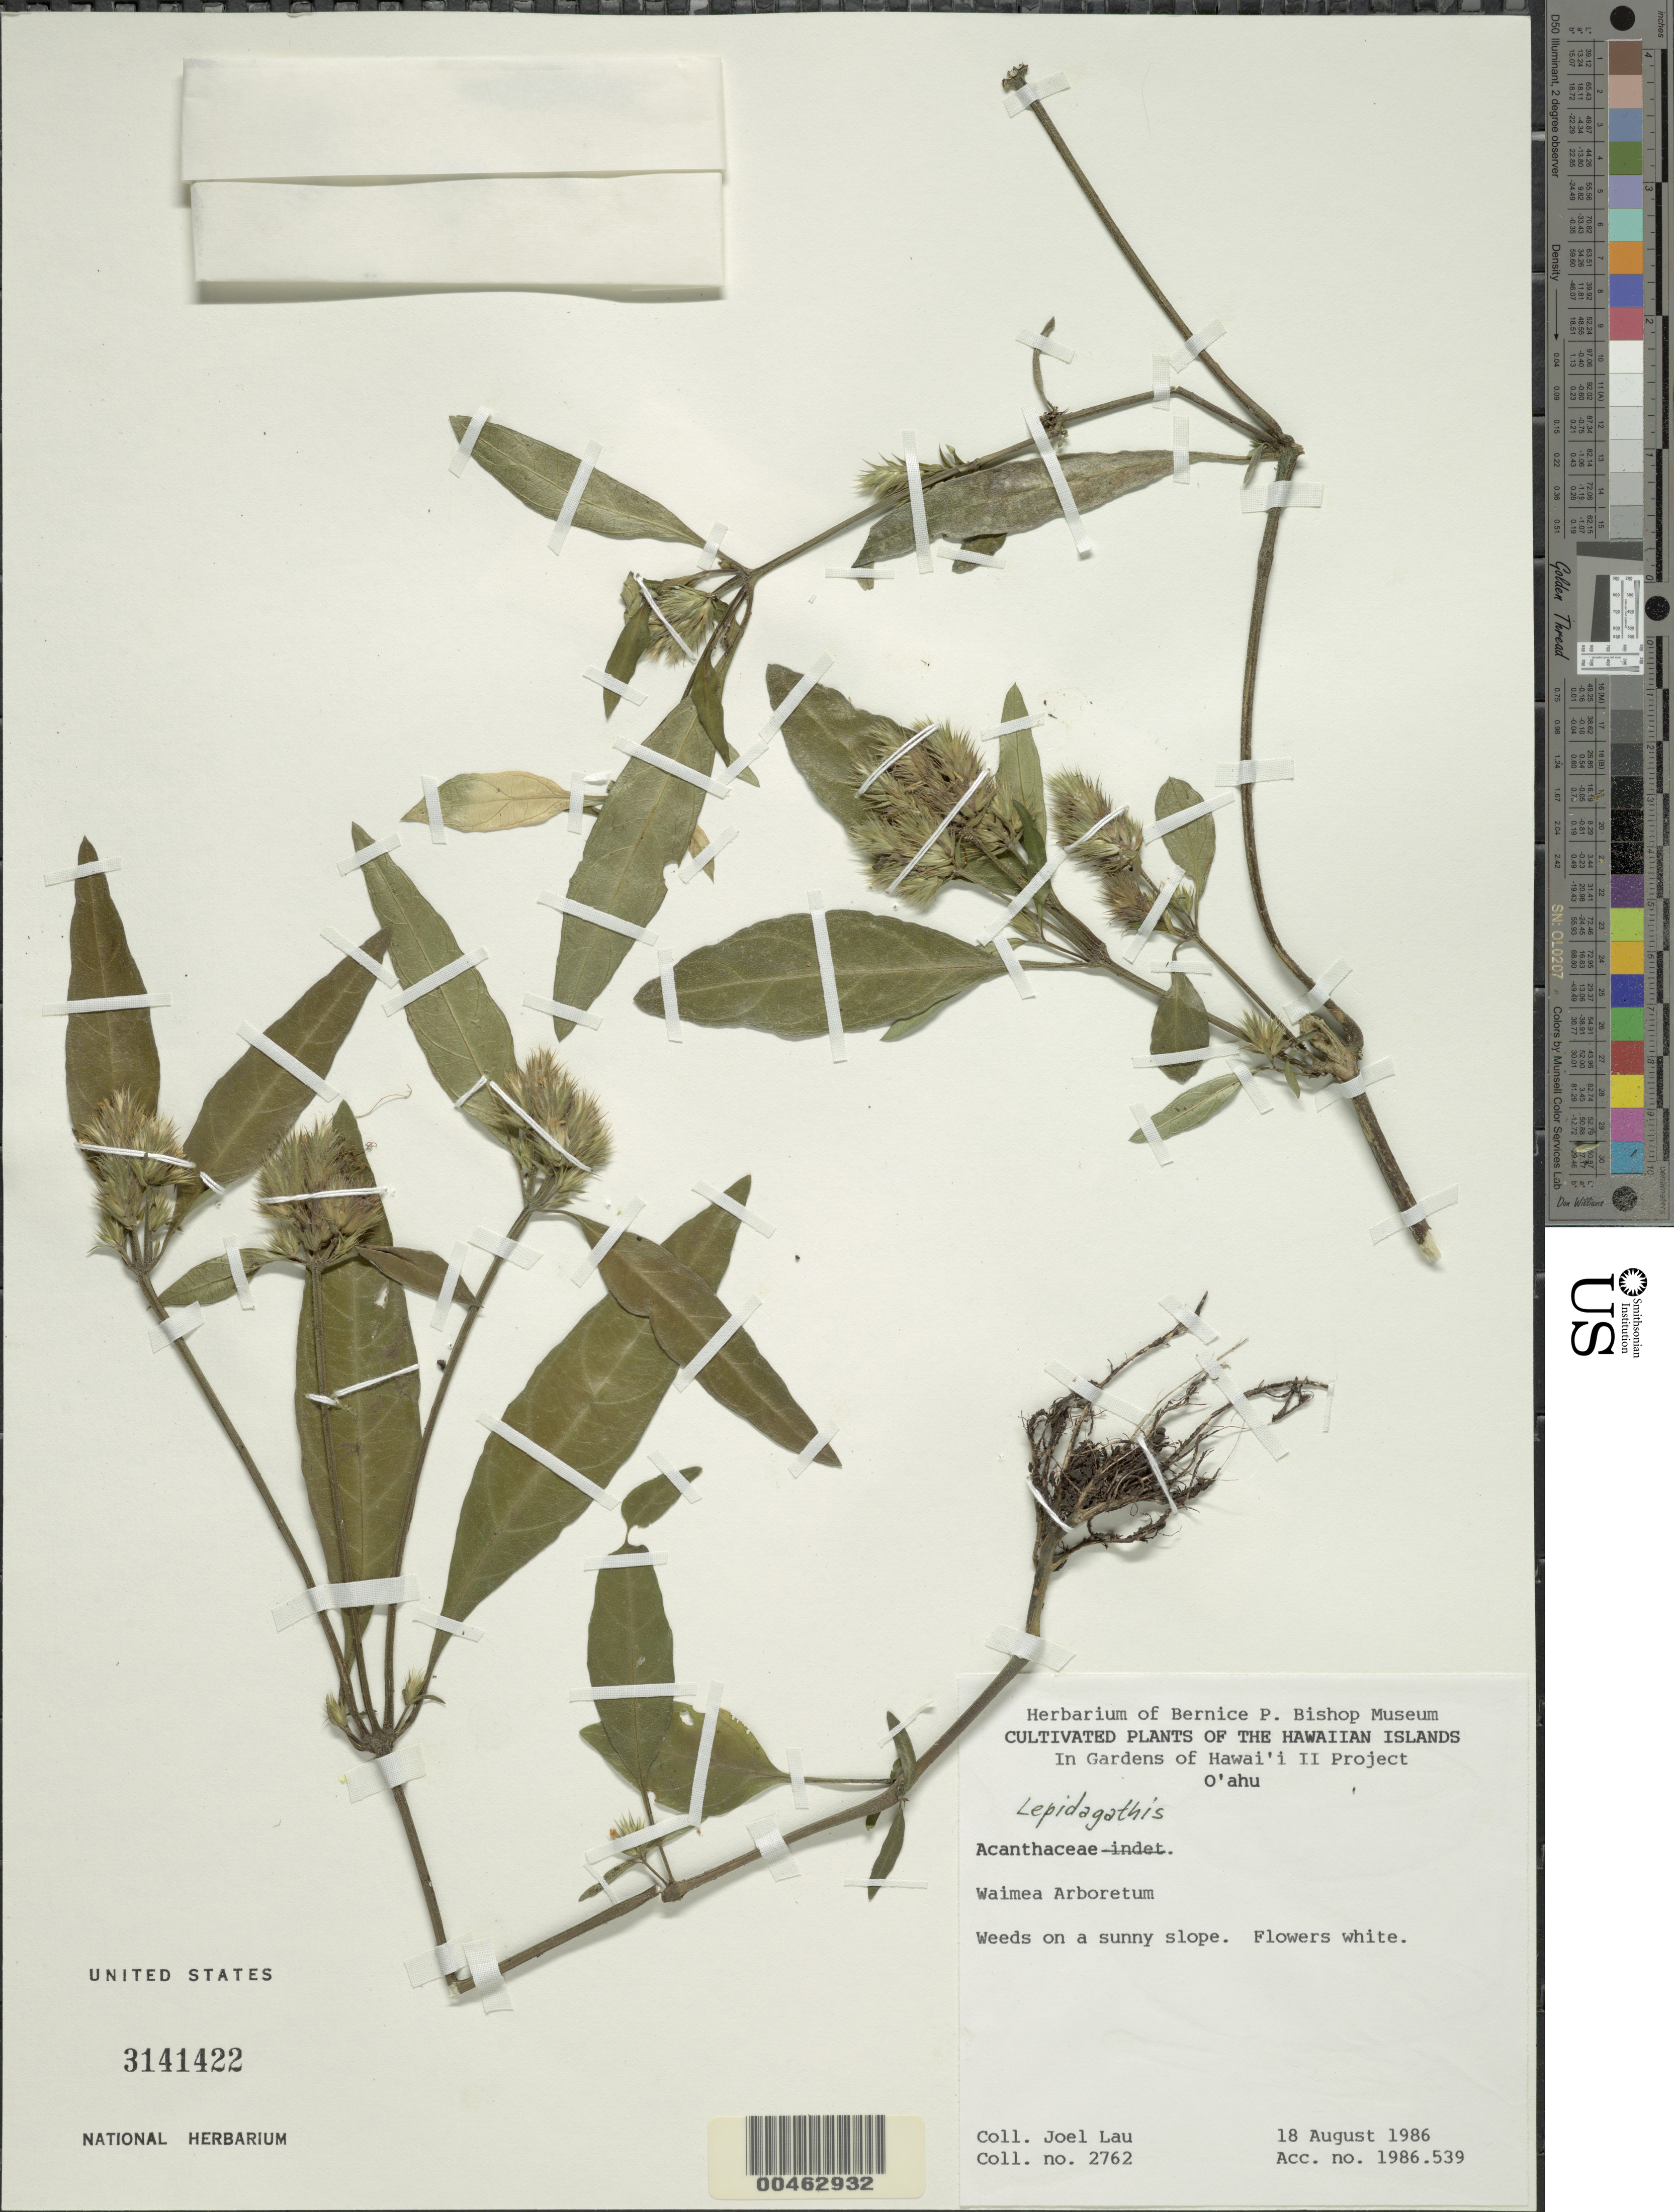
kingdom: Plantae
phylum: Tracheophyta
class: Magnoliopsida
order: Lamiales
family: Acanthaceae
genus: Lepidagathis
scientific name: Lepidagathis sp.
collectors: J. Lau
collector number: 2762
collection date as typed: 18 Aug 1986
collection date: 1986-08-18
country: United States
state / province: Hawaii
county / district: Kauai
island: Kaua'i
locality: Waimea Arboretum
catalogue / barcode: US 3141422